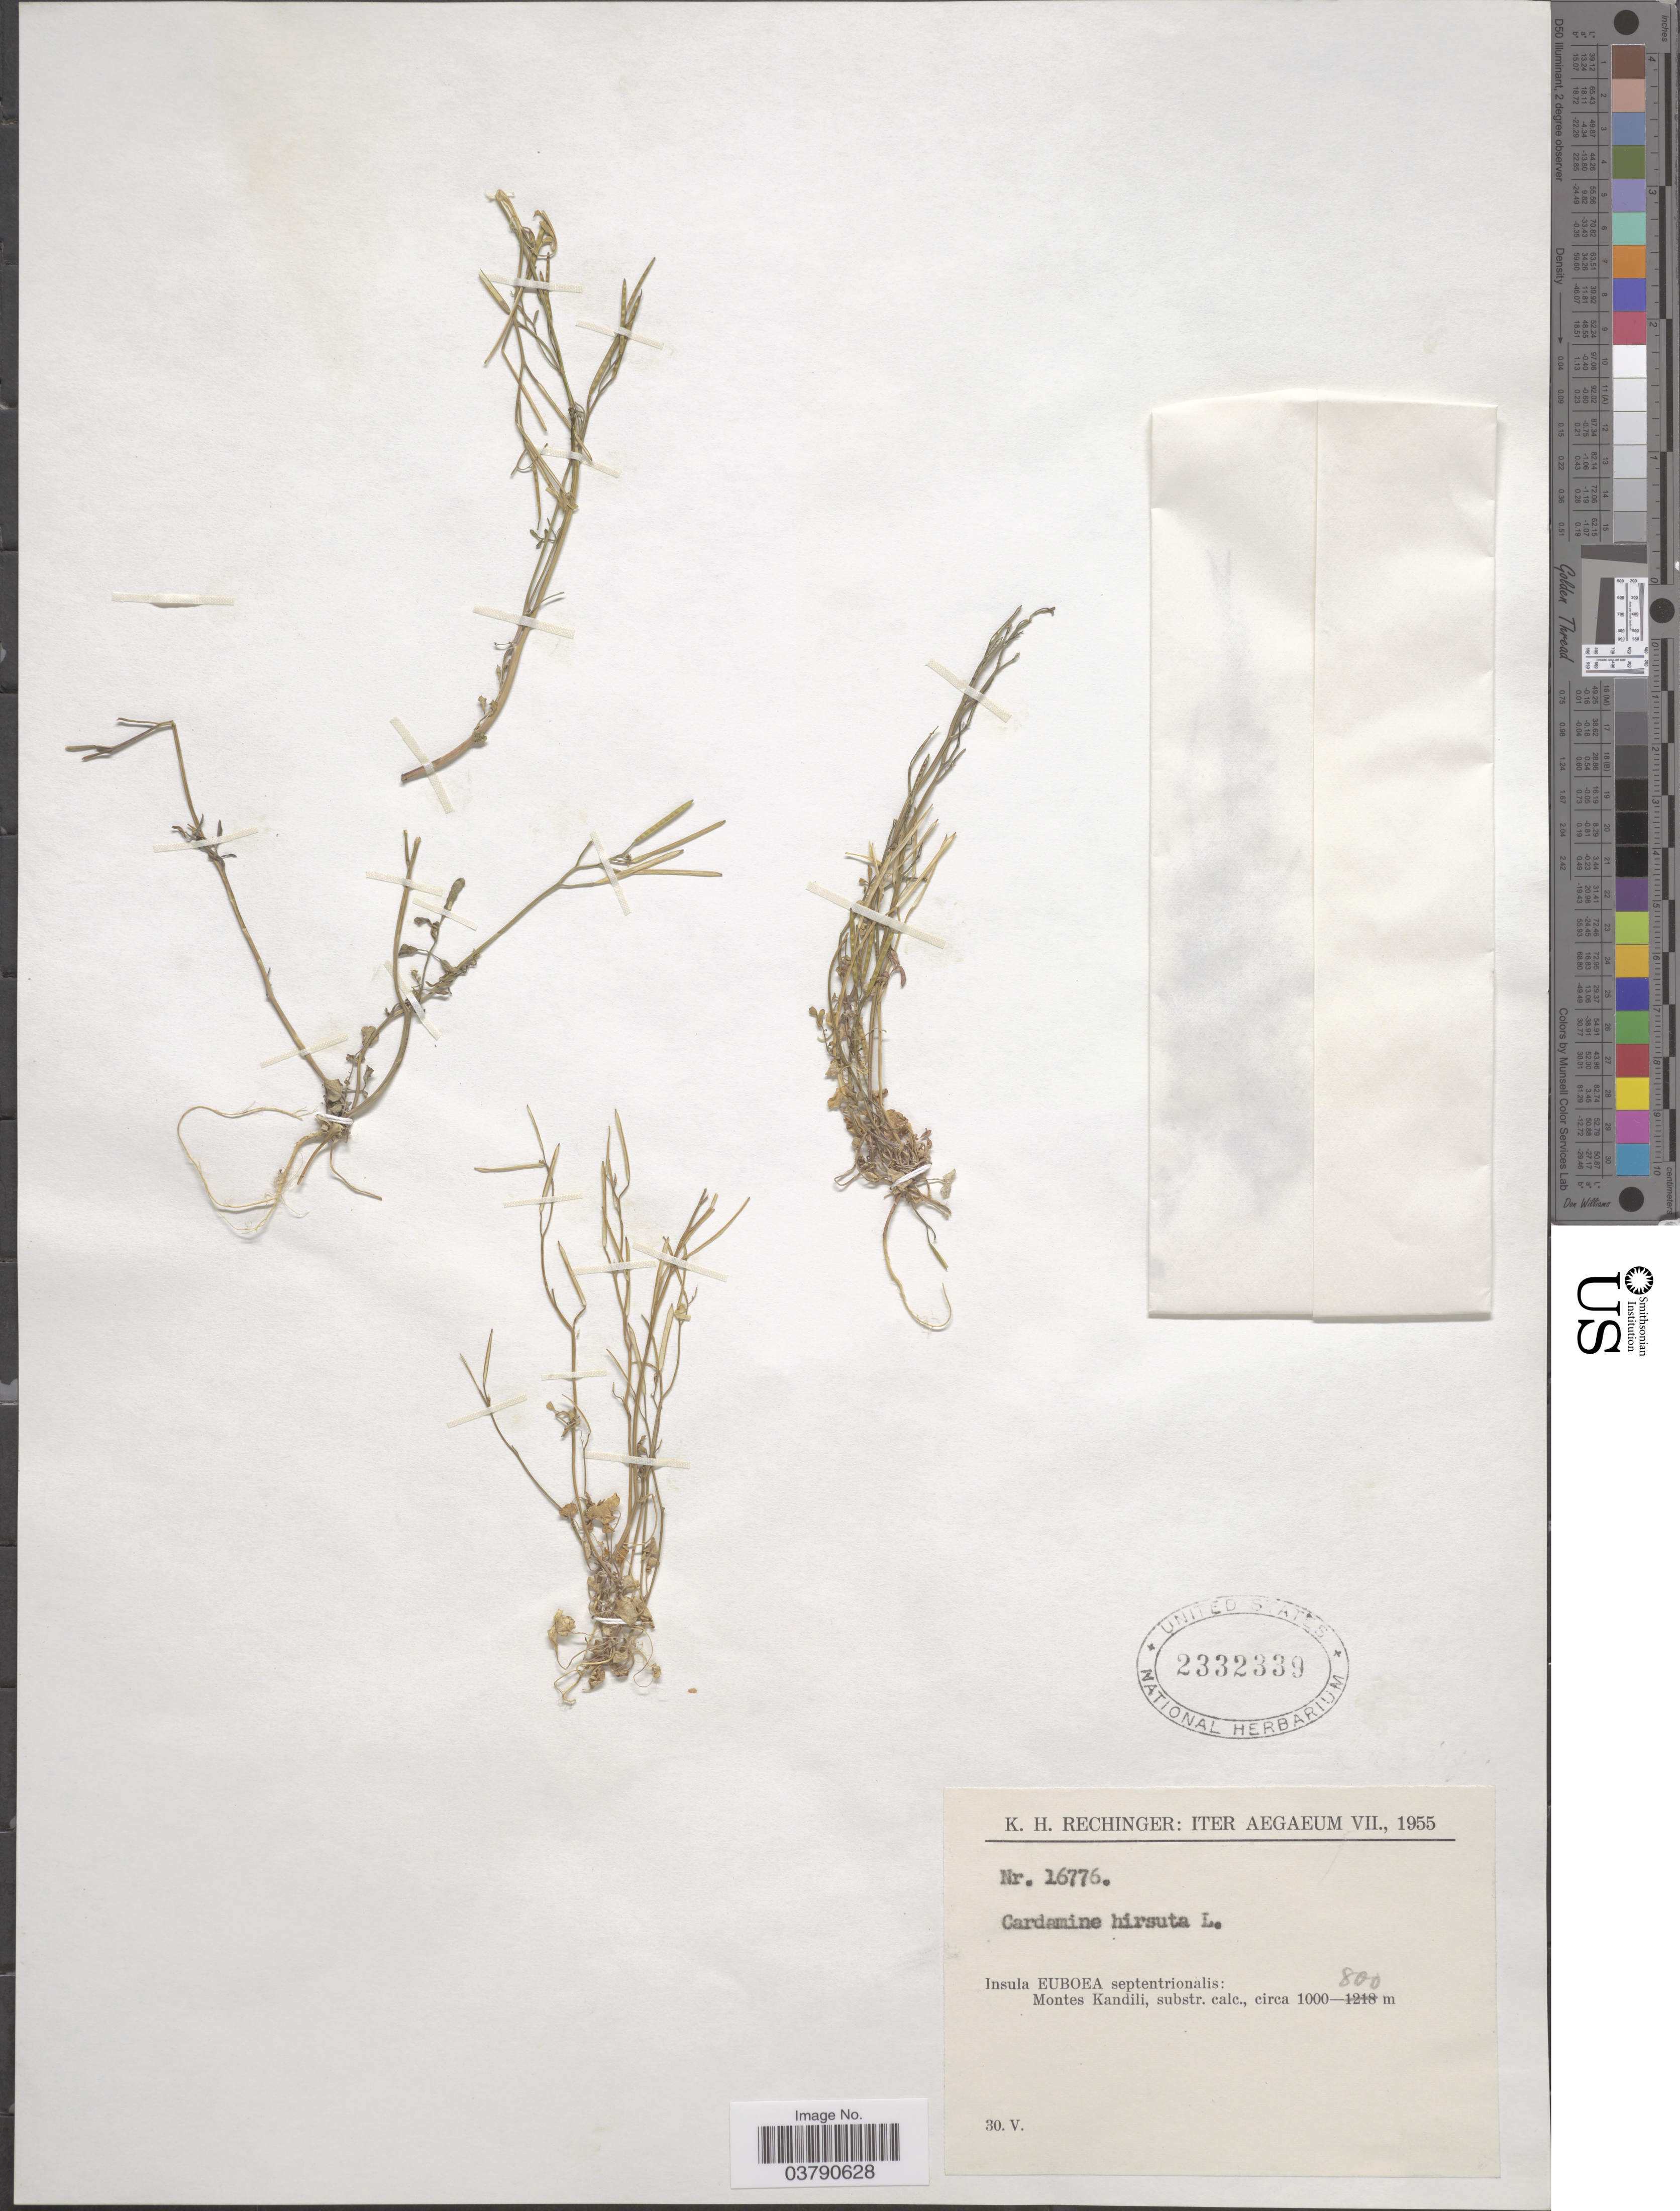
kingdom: Plantae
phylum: Tracheophyta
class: Magnoliopsida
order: Brassicales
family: Brassicaceae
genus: Cardamine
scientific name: Cardamine hirsuta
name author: L.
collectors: K. H. Rechinger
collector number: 16776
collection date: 1955-05-30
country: Greece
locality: Iter Aegaeum. Insula Euboea septentrionalis: Montes Kandili.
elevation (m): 800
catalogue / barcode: US 2332339